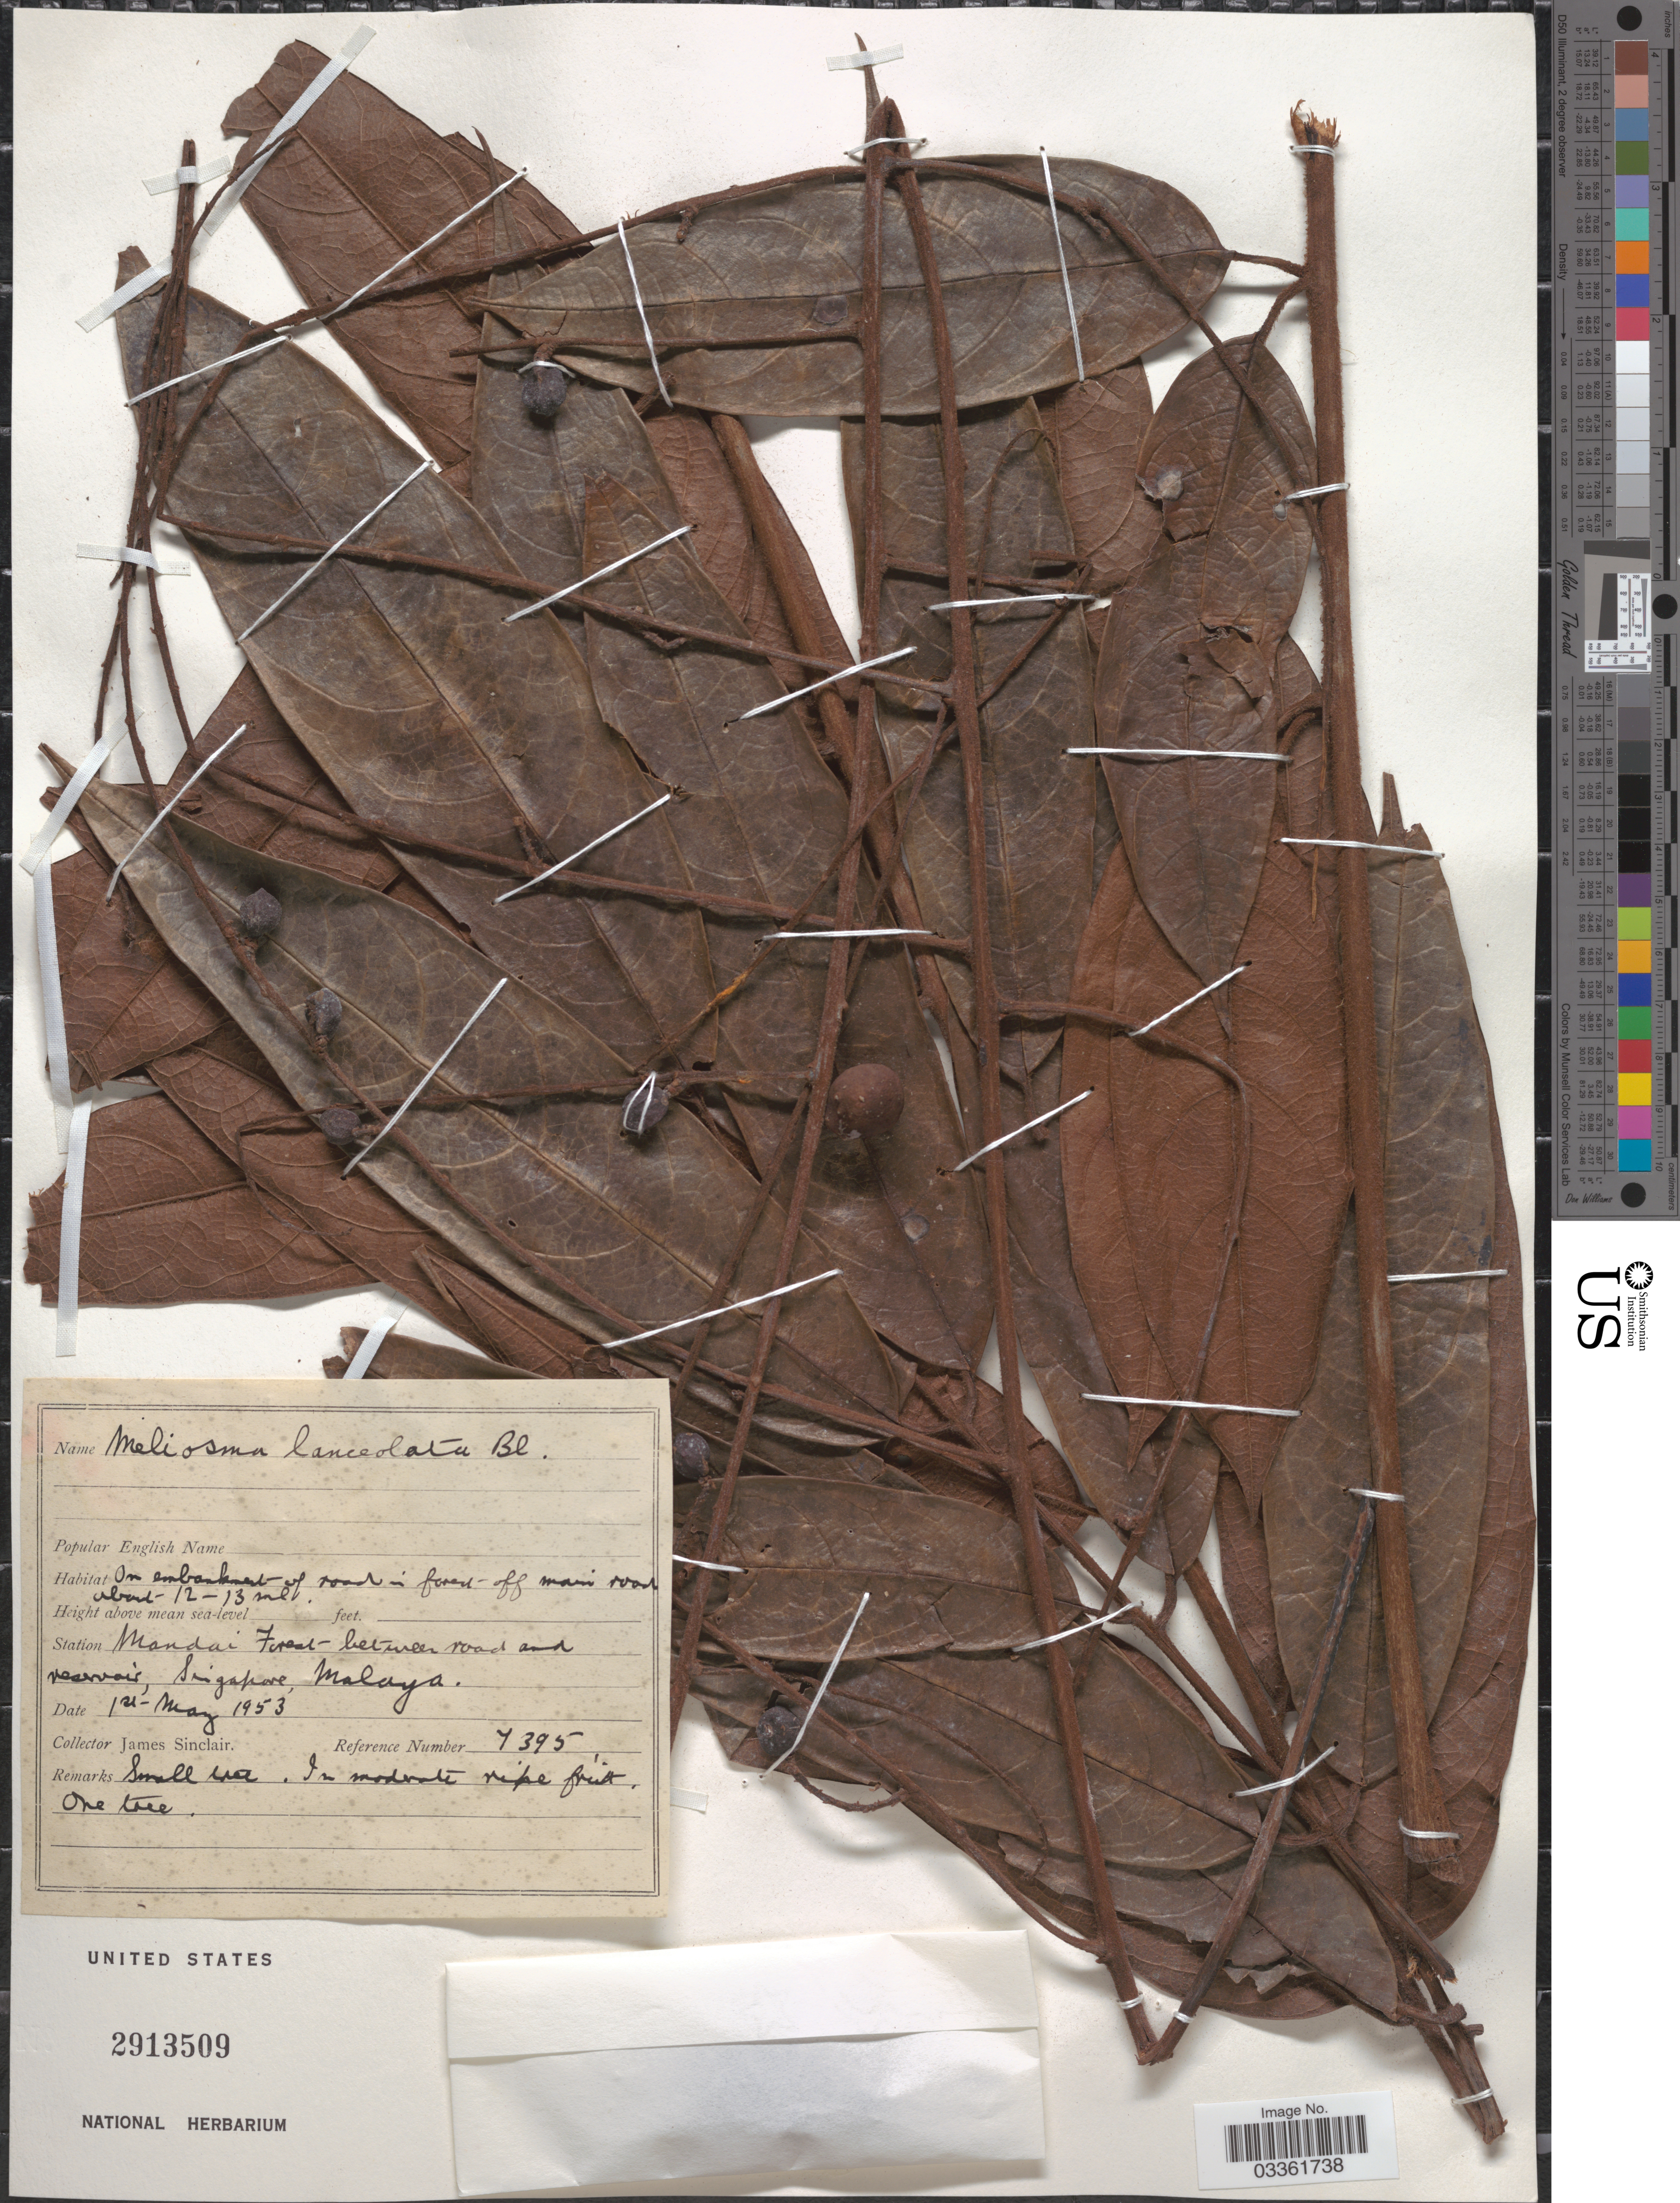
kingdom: Plantae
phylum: Tracheophyta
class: Magnoliopsida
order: Proteales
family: Sabiaceae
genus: Meliosma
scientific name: Meliosma lanceolata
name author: Blume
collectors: J. Sinclair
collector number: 7395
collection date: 1953-05-01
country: Singapore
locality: Station Mandai Forest bewtween road and reservoir, Singapore, Malaya.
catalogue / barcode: US 2913509